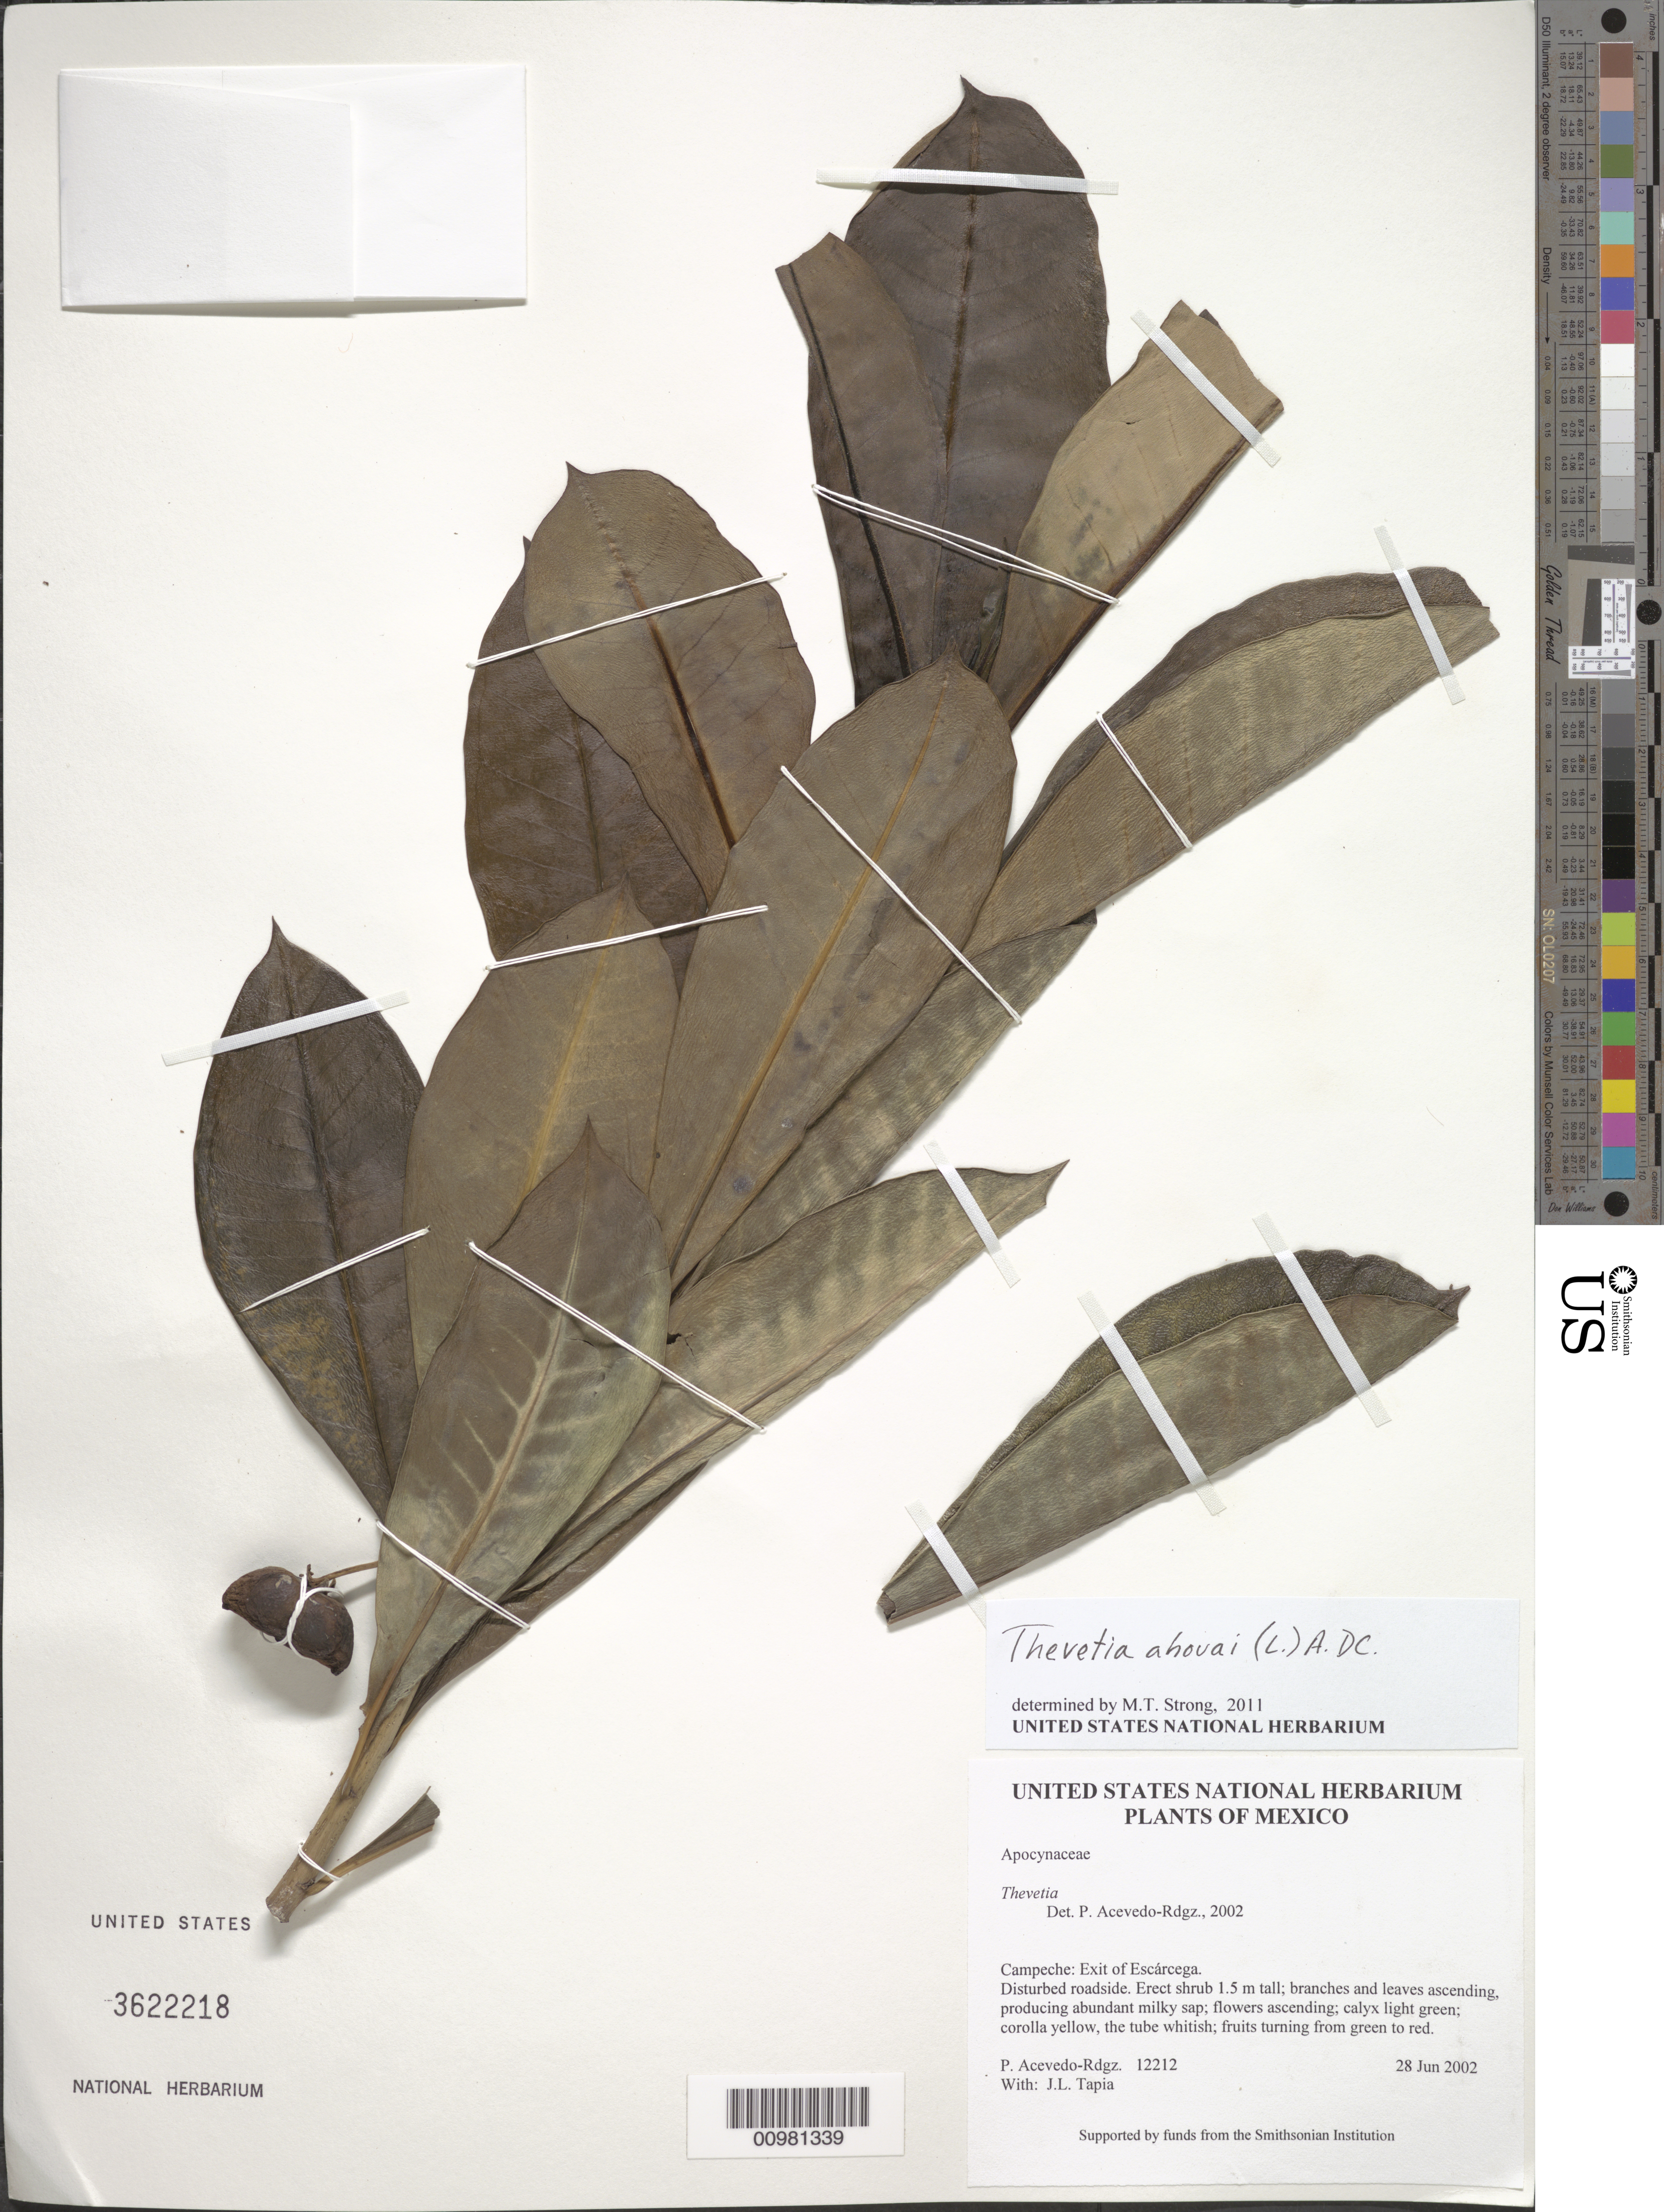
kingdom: Plantae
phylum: Tracheophyta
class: Magnoliopsida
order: Gentianales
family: Apocynaceae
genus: Thevetia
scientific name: Thevetia ahouai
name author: (L.) A. DC.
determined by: Strong, M. T., (US), Smithsonian Institution - National Museum of Natural History (UNITED STATES)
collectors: P. Acevedo-Rodr. & J. L. Tapia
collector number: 12212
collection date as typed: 28 Jun 2002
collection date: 2002-06-28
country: Mexico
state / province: Campeche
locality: Campeche: Exit of Escárcega.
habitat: Disturbed roadside.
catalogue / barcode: US 3622218